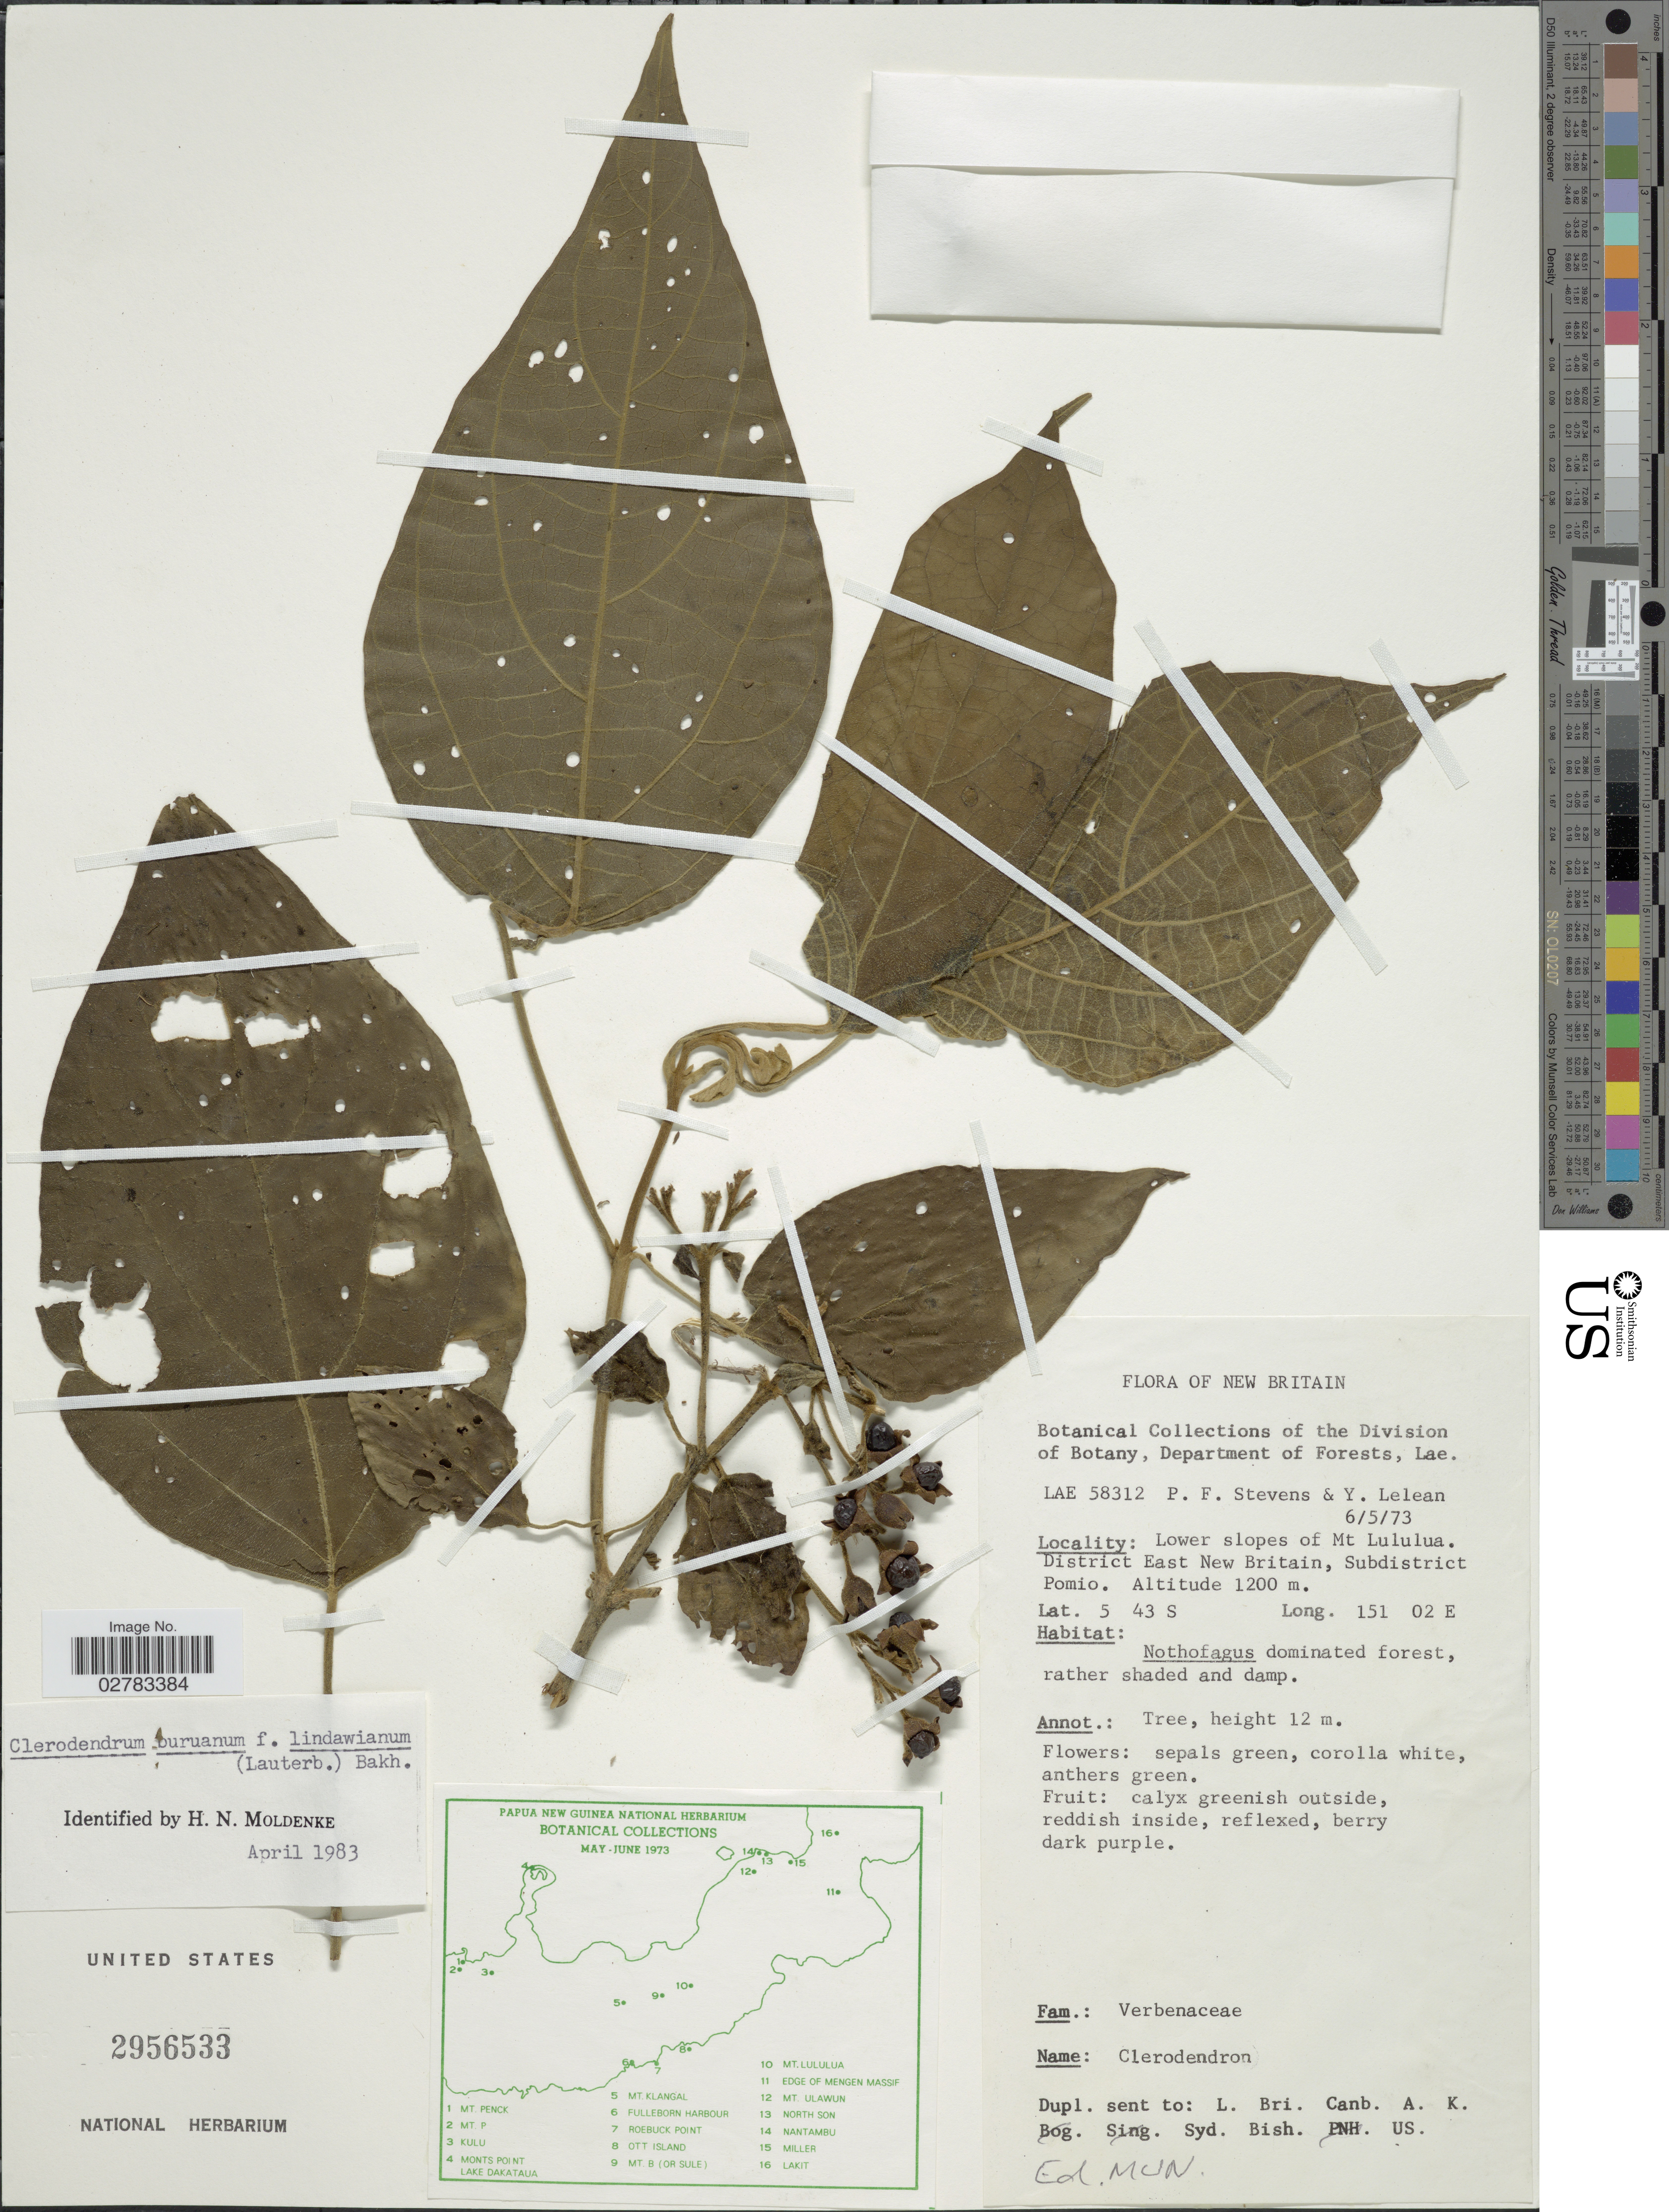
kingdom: Plantae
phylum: Tracheophyta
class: Magnoliopsida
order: Lamiales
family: Lamiaceae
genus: Clerodendrum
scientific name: Clerodendrum buruanum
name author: Miq.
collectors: P. F. Stevens & Y. Lelean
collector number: LAE 58312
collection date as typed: Transcribed d/m/y: 6/5/73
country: Papua New Guinea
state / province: East New Britain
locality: New Britain, Lower slopes of Mt Lululua, District East New Britain, Subdistrict Pomio.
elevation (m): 1200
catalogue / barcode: US 2956533